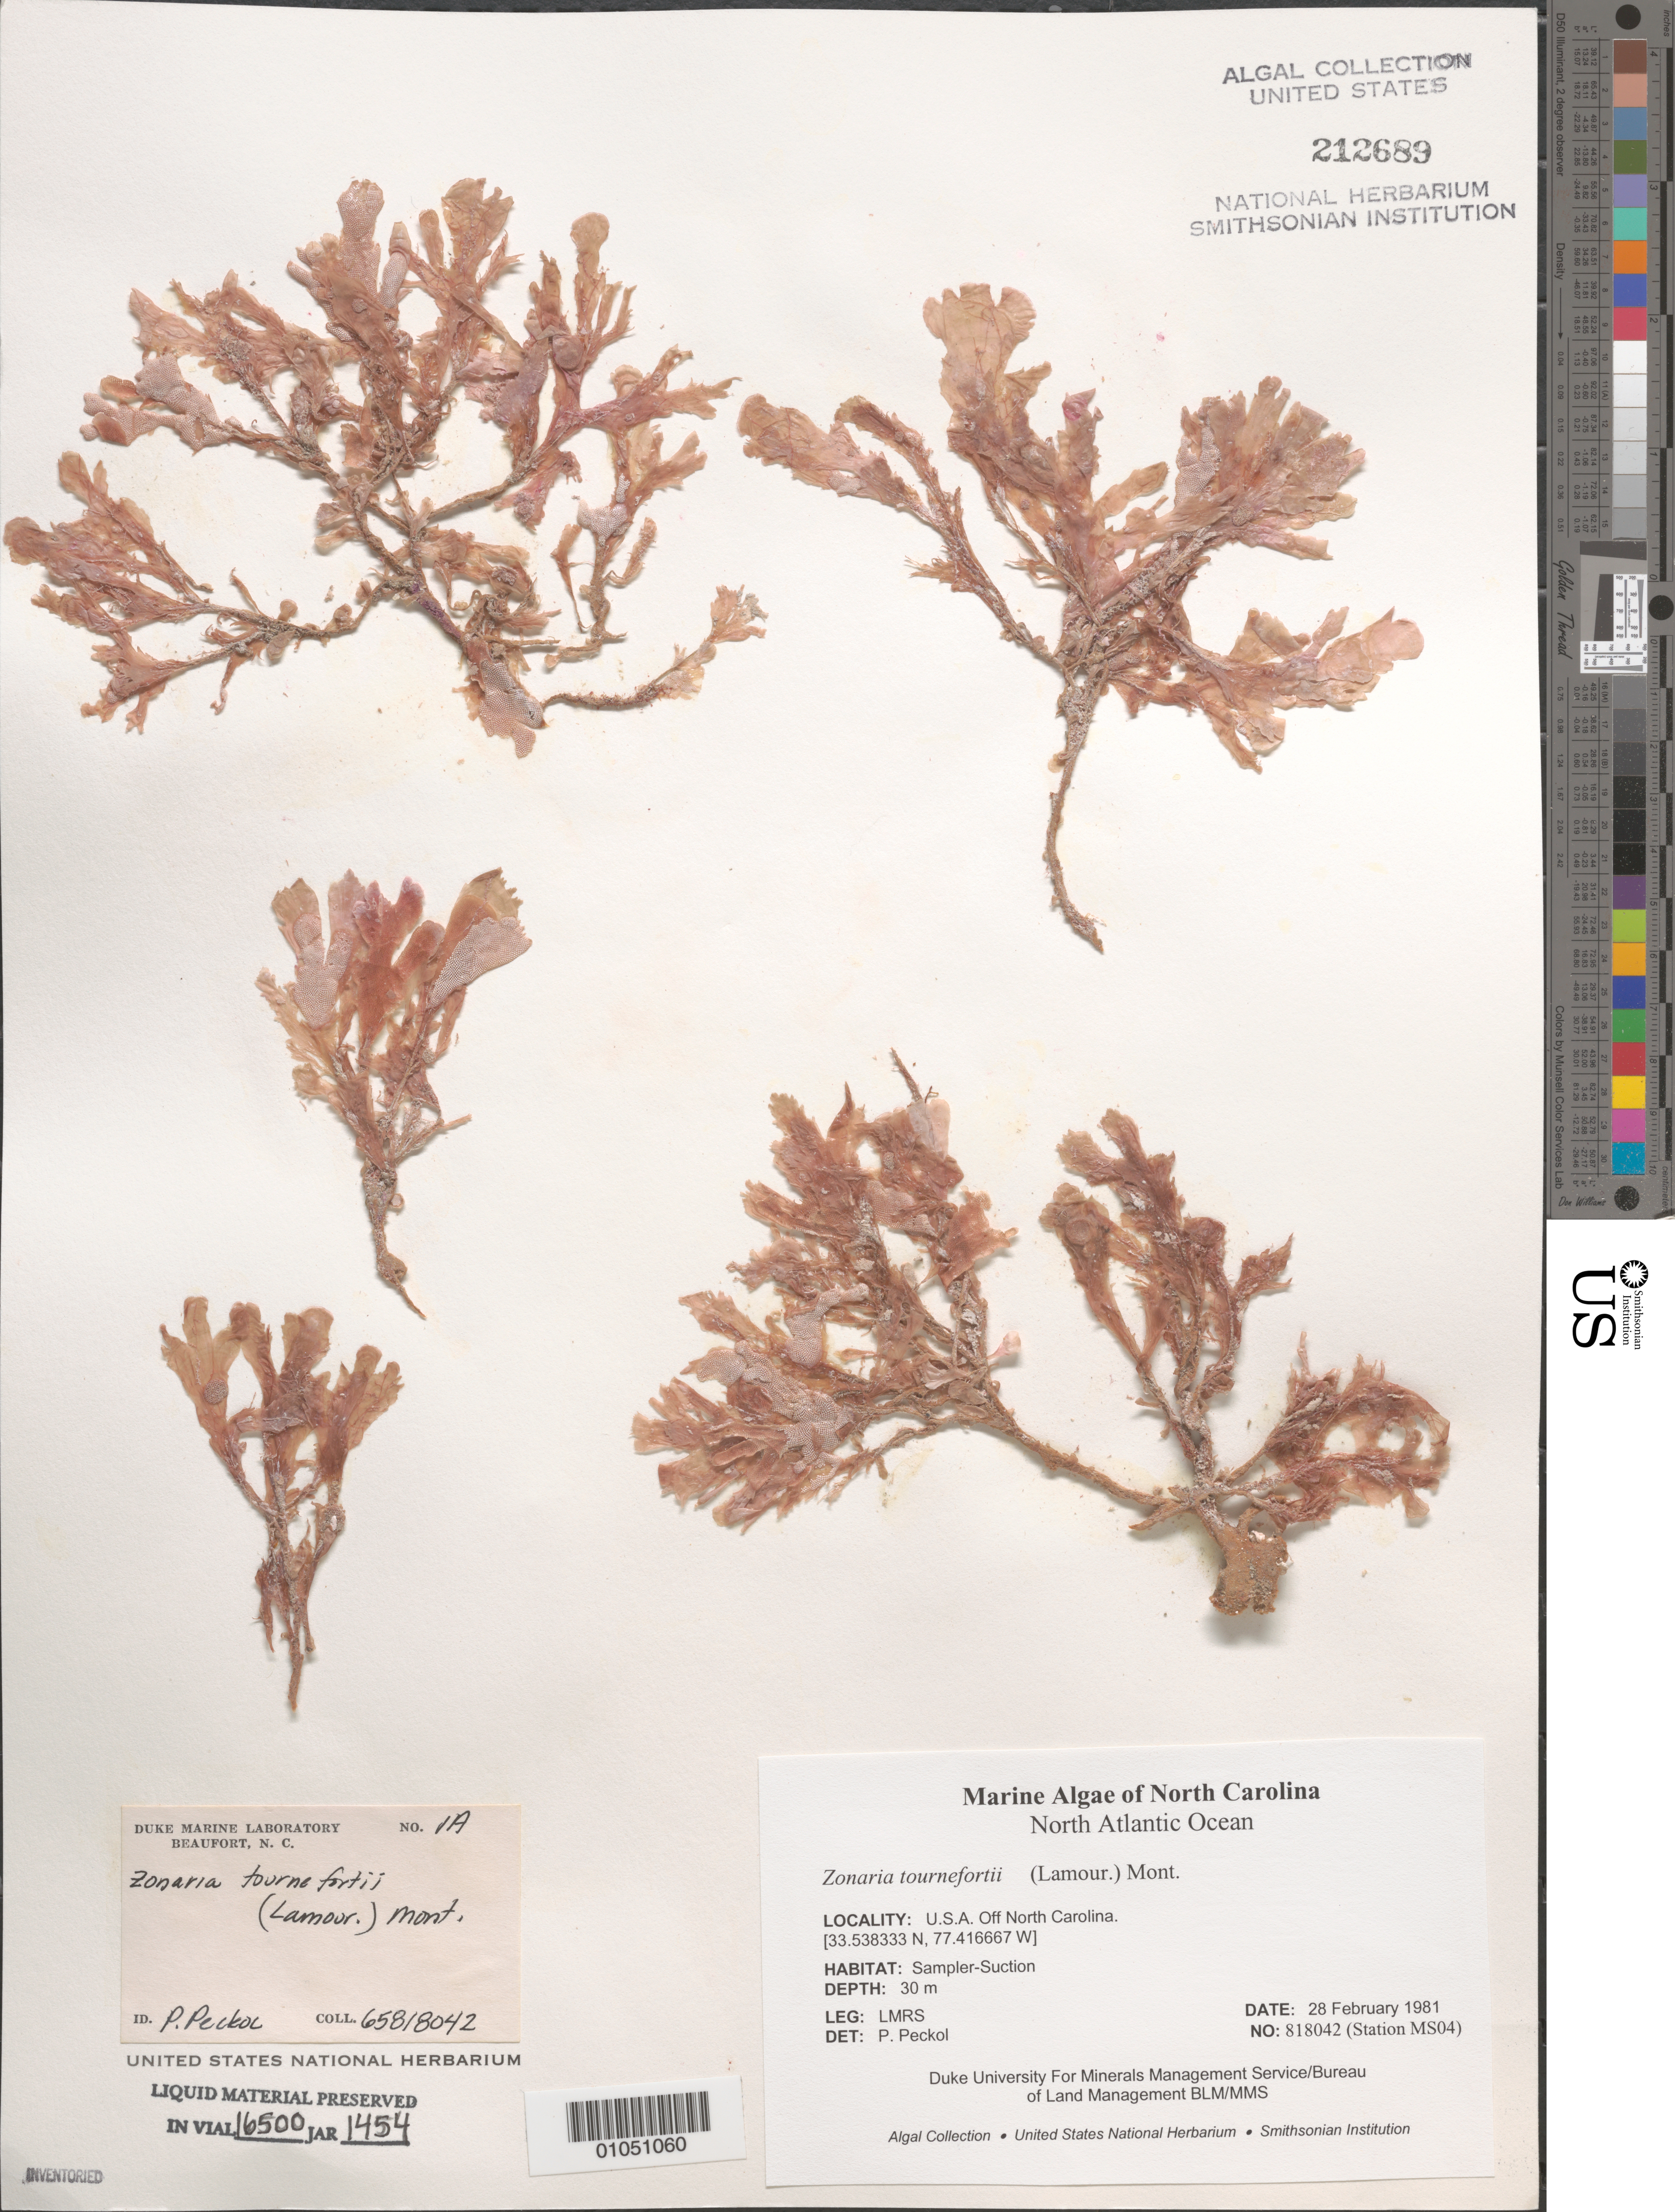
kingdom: Chromista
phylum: Ochrophyta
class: Phaeophyceae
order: Dictyotales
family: Dictyotaceae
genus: Zonaria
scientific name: Zonaria tournefortii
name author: (J.V.Lamouroux) Mont.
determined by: Peckol, P.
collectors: LMRS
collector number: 818042 (Station MS04)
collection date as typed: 28 Feb 1981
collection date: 1981-02-28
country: United States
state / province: North Carolina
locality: North Atlantic Ocean off North Carolina coast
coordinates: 33.538333 N, 77.416667 W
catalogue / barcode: US 212689